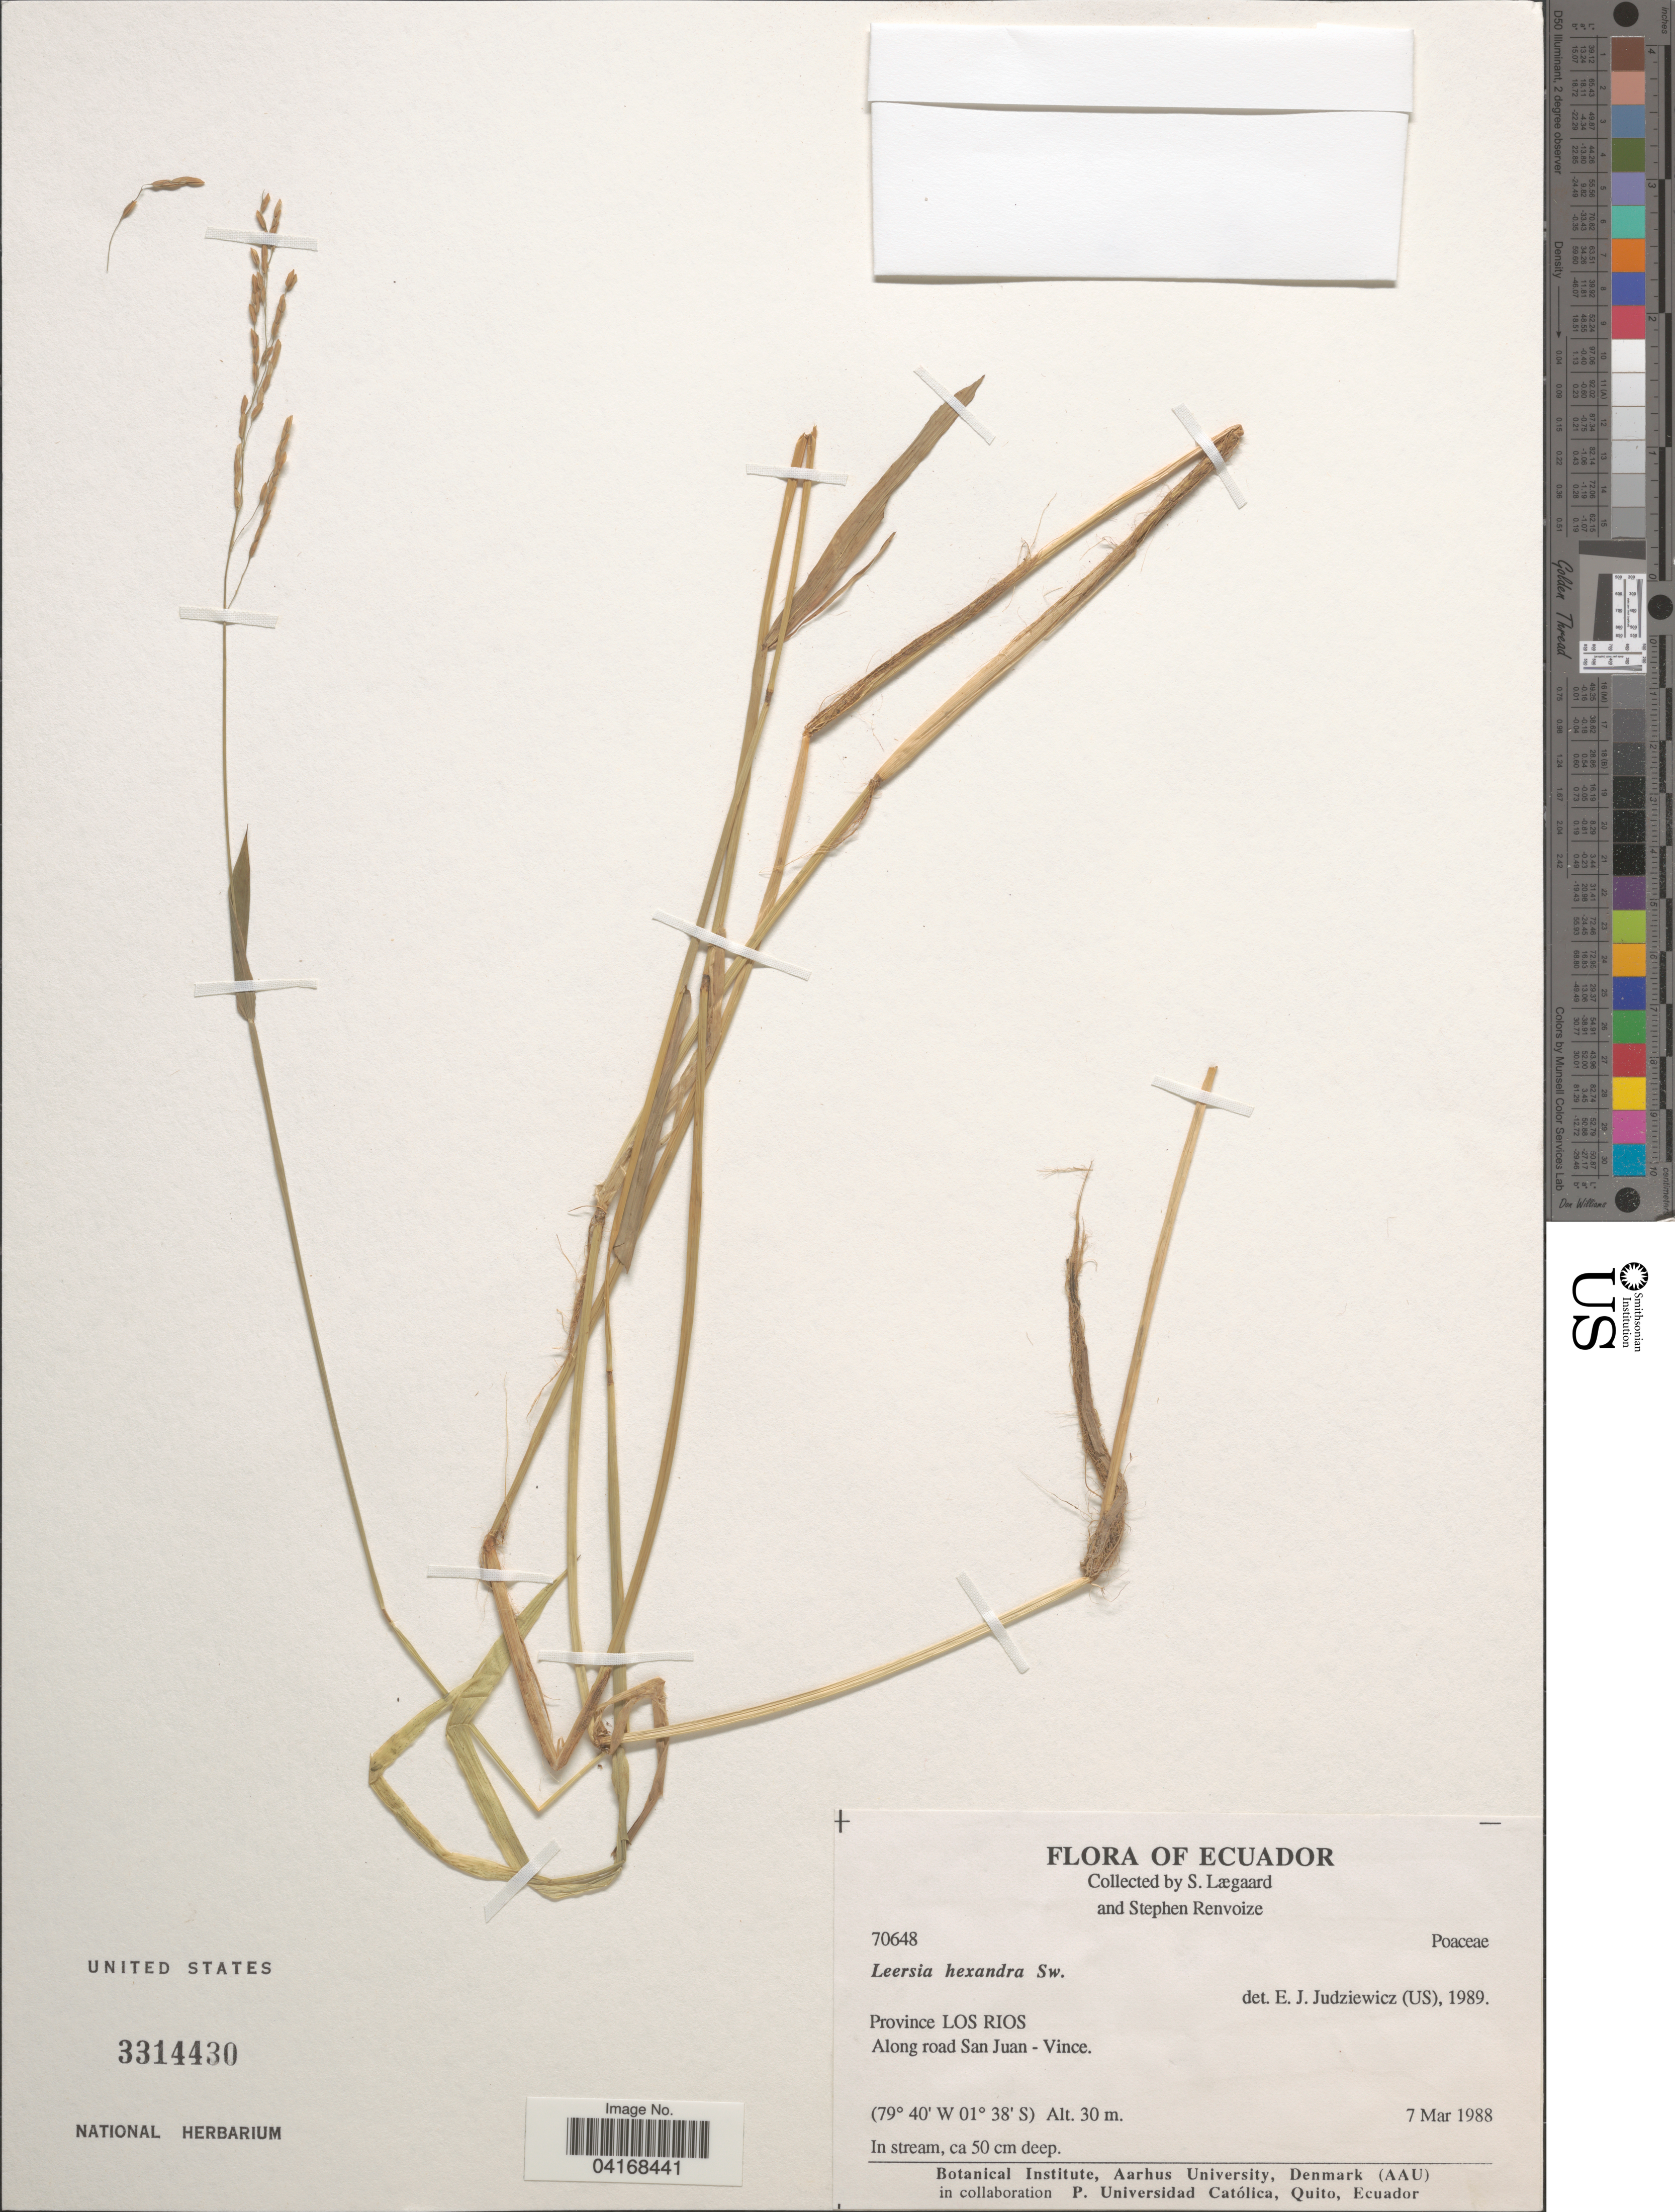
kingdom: Plantae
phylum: Tracheophyta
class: Liliopsida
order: Poales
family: Poaceae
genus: Leersia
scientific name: Leersia hexandra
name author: Sw.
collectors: S. Lægaard & S. A. Renvoize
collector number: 70648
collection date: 1988-03-07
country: Ecuador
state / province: Los Ríos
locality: Along road San Juan - Vince.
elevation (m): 30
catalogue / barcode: US 3314430